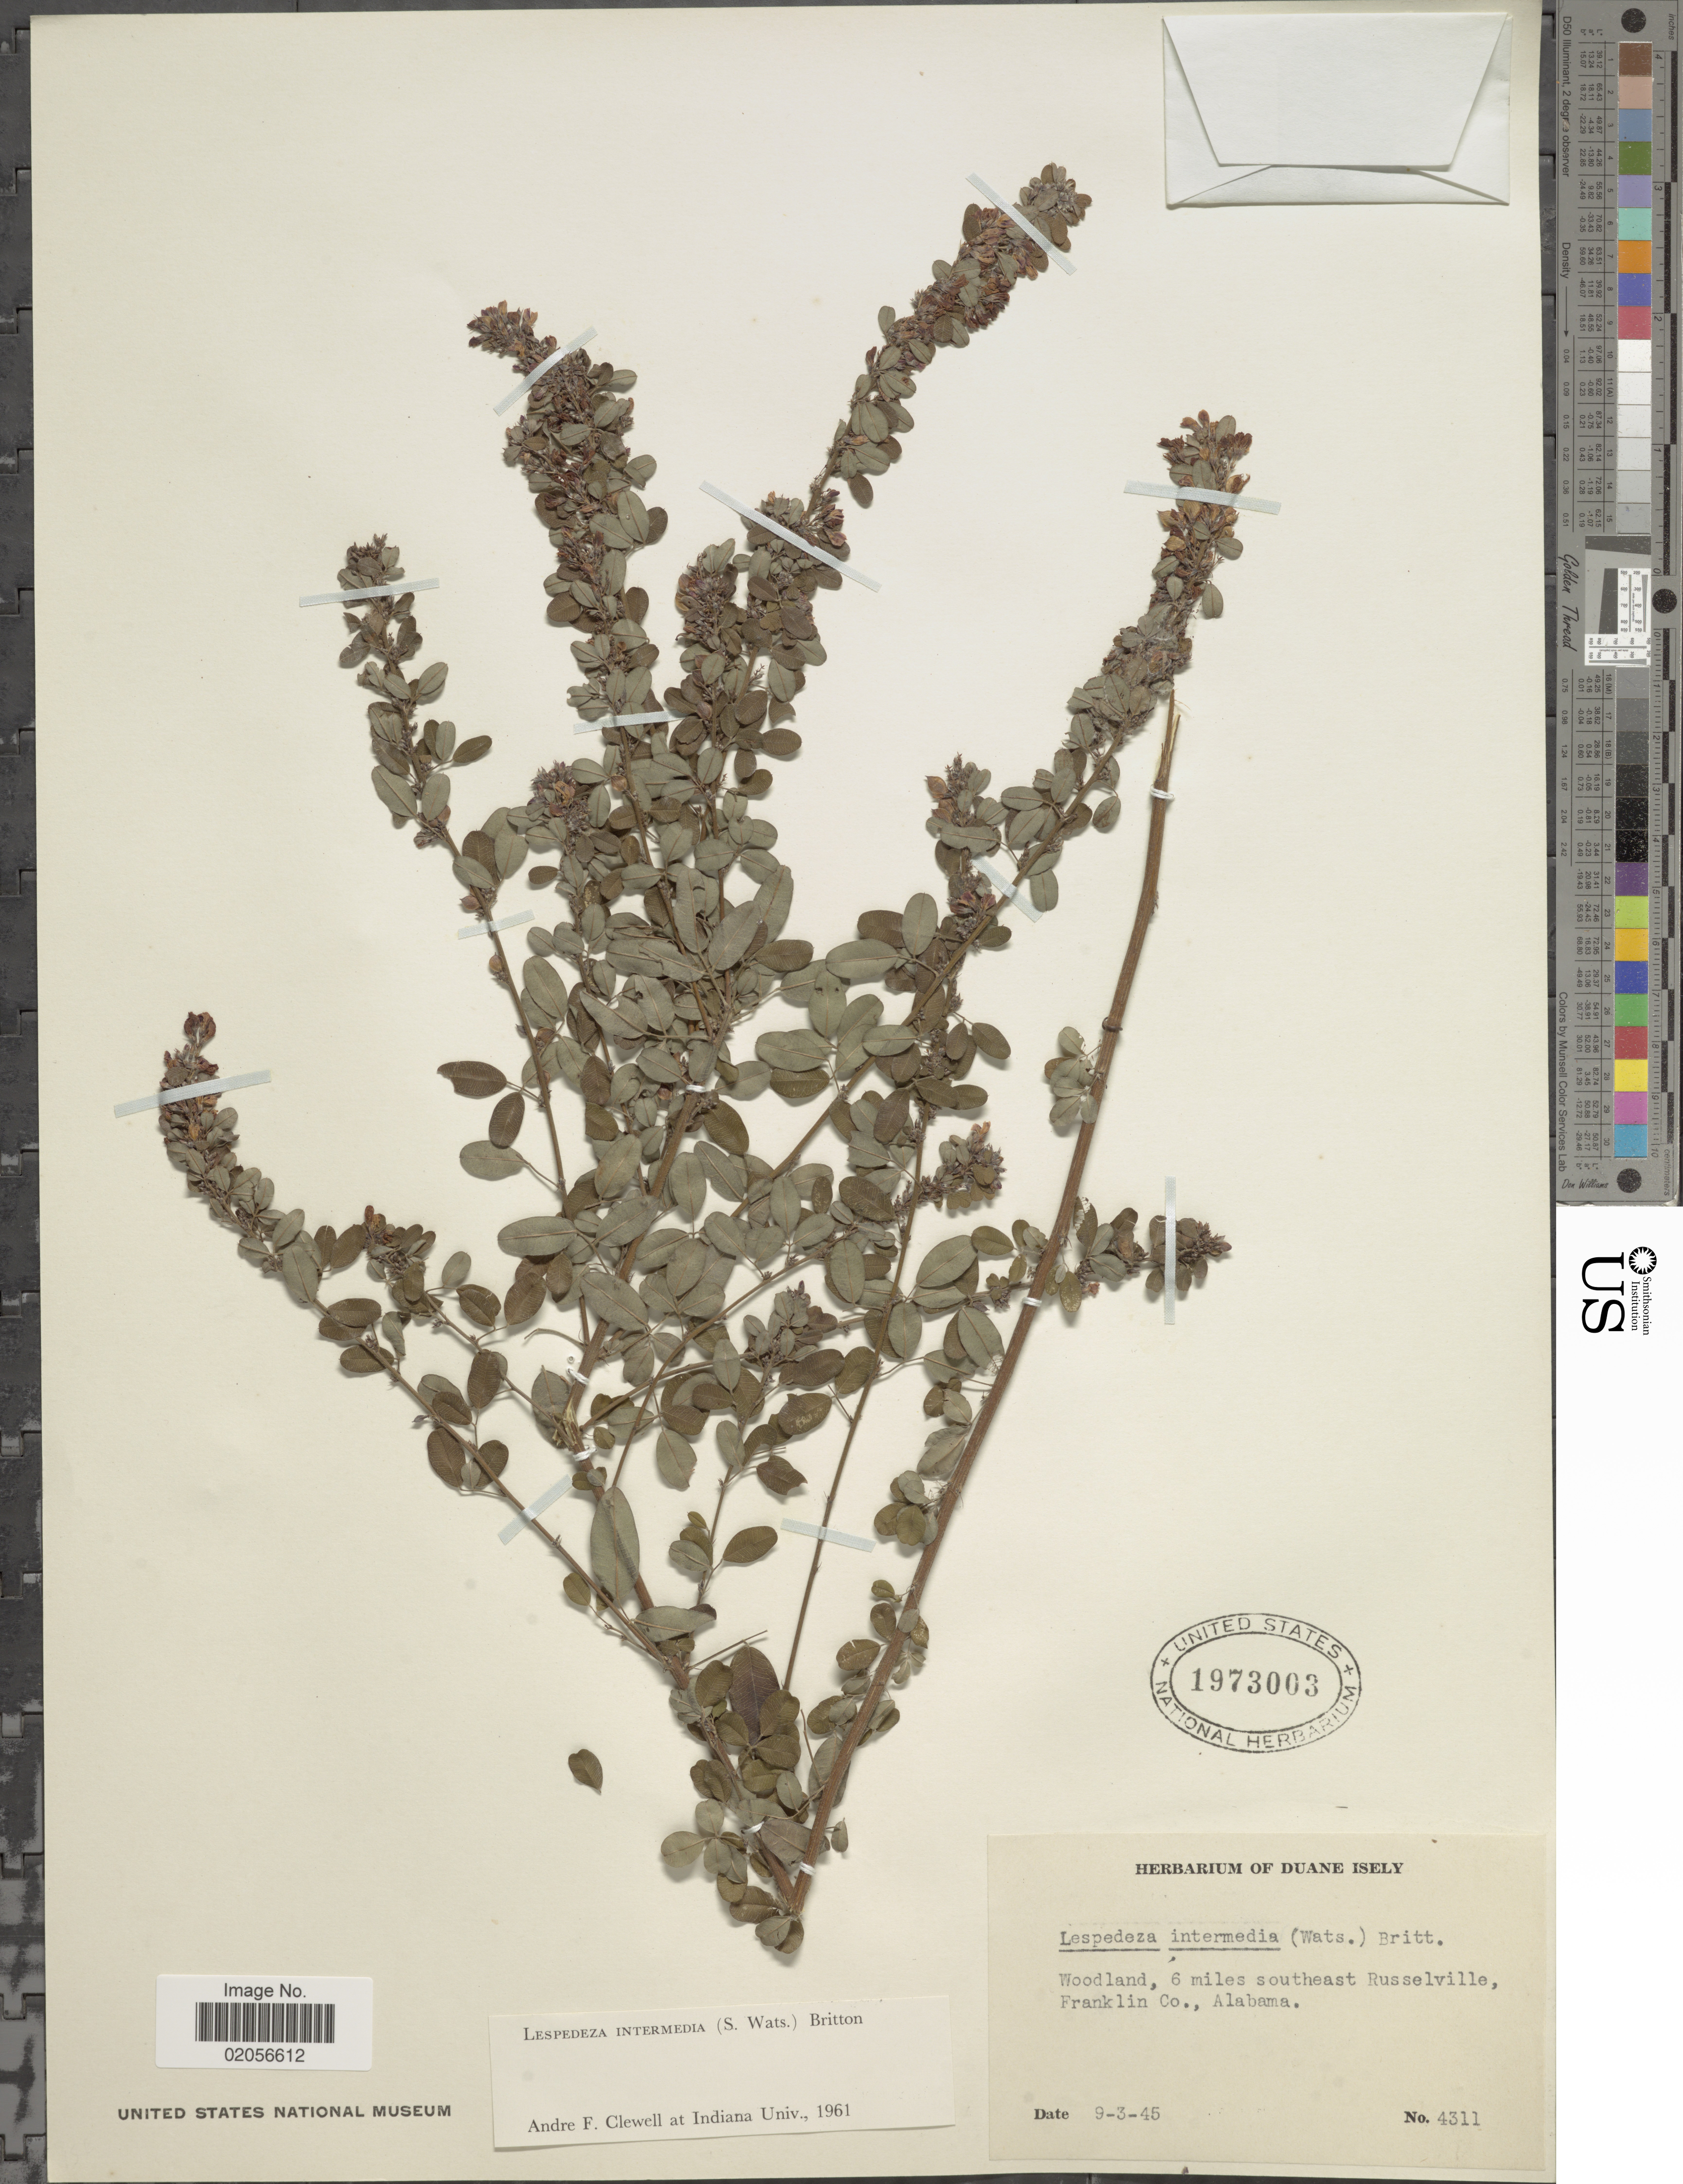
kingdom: Plantae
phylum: Tracheophyta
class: Magnoliopsida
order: Fabales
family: Fabaceae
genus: Lespedeza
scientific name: Lespedeza intermedia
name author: (S. Watson) Britton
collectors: ex. herb. Duane Isely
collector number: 4311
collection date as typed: Transcribed d/m/y: 3/9/45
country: United States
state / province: Alabama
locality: Woodland, 6 miles southeast Russelville, Franklin Co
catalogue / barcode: US 1973003